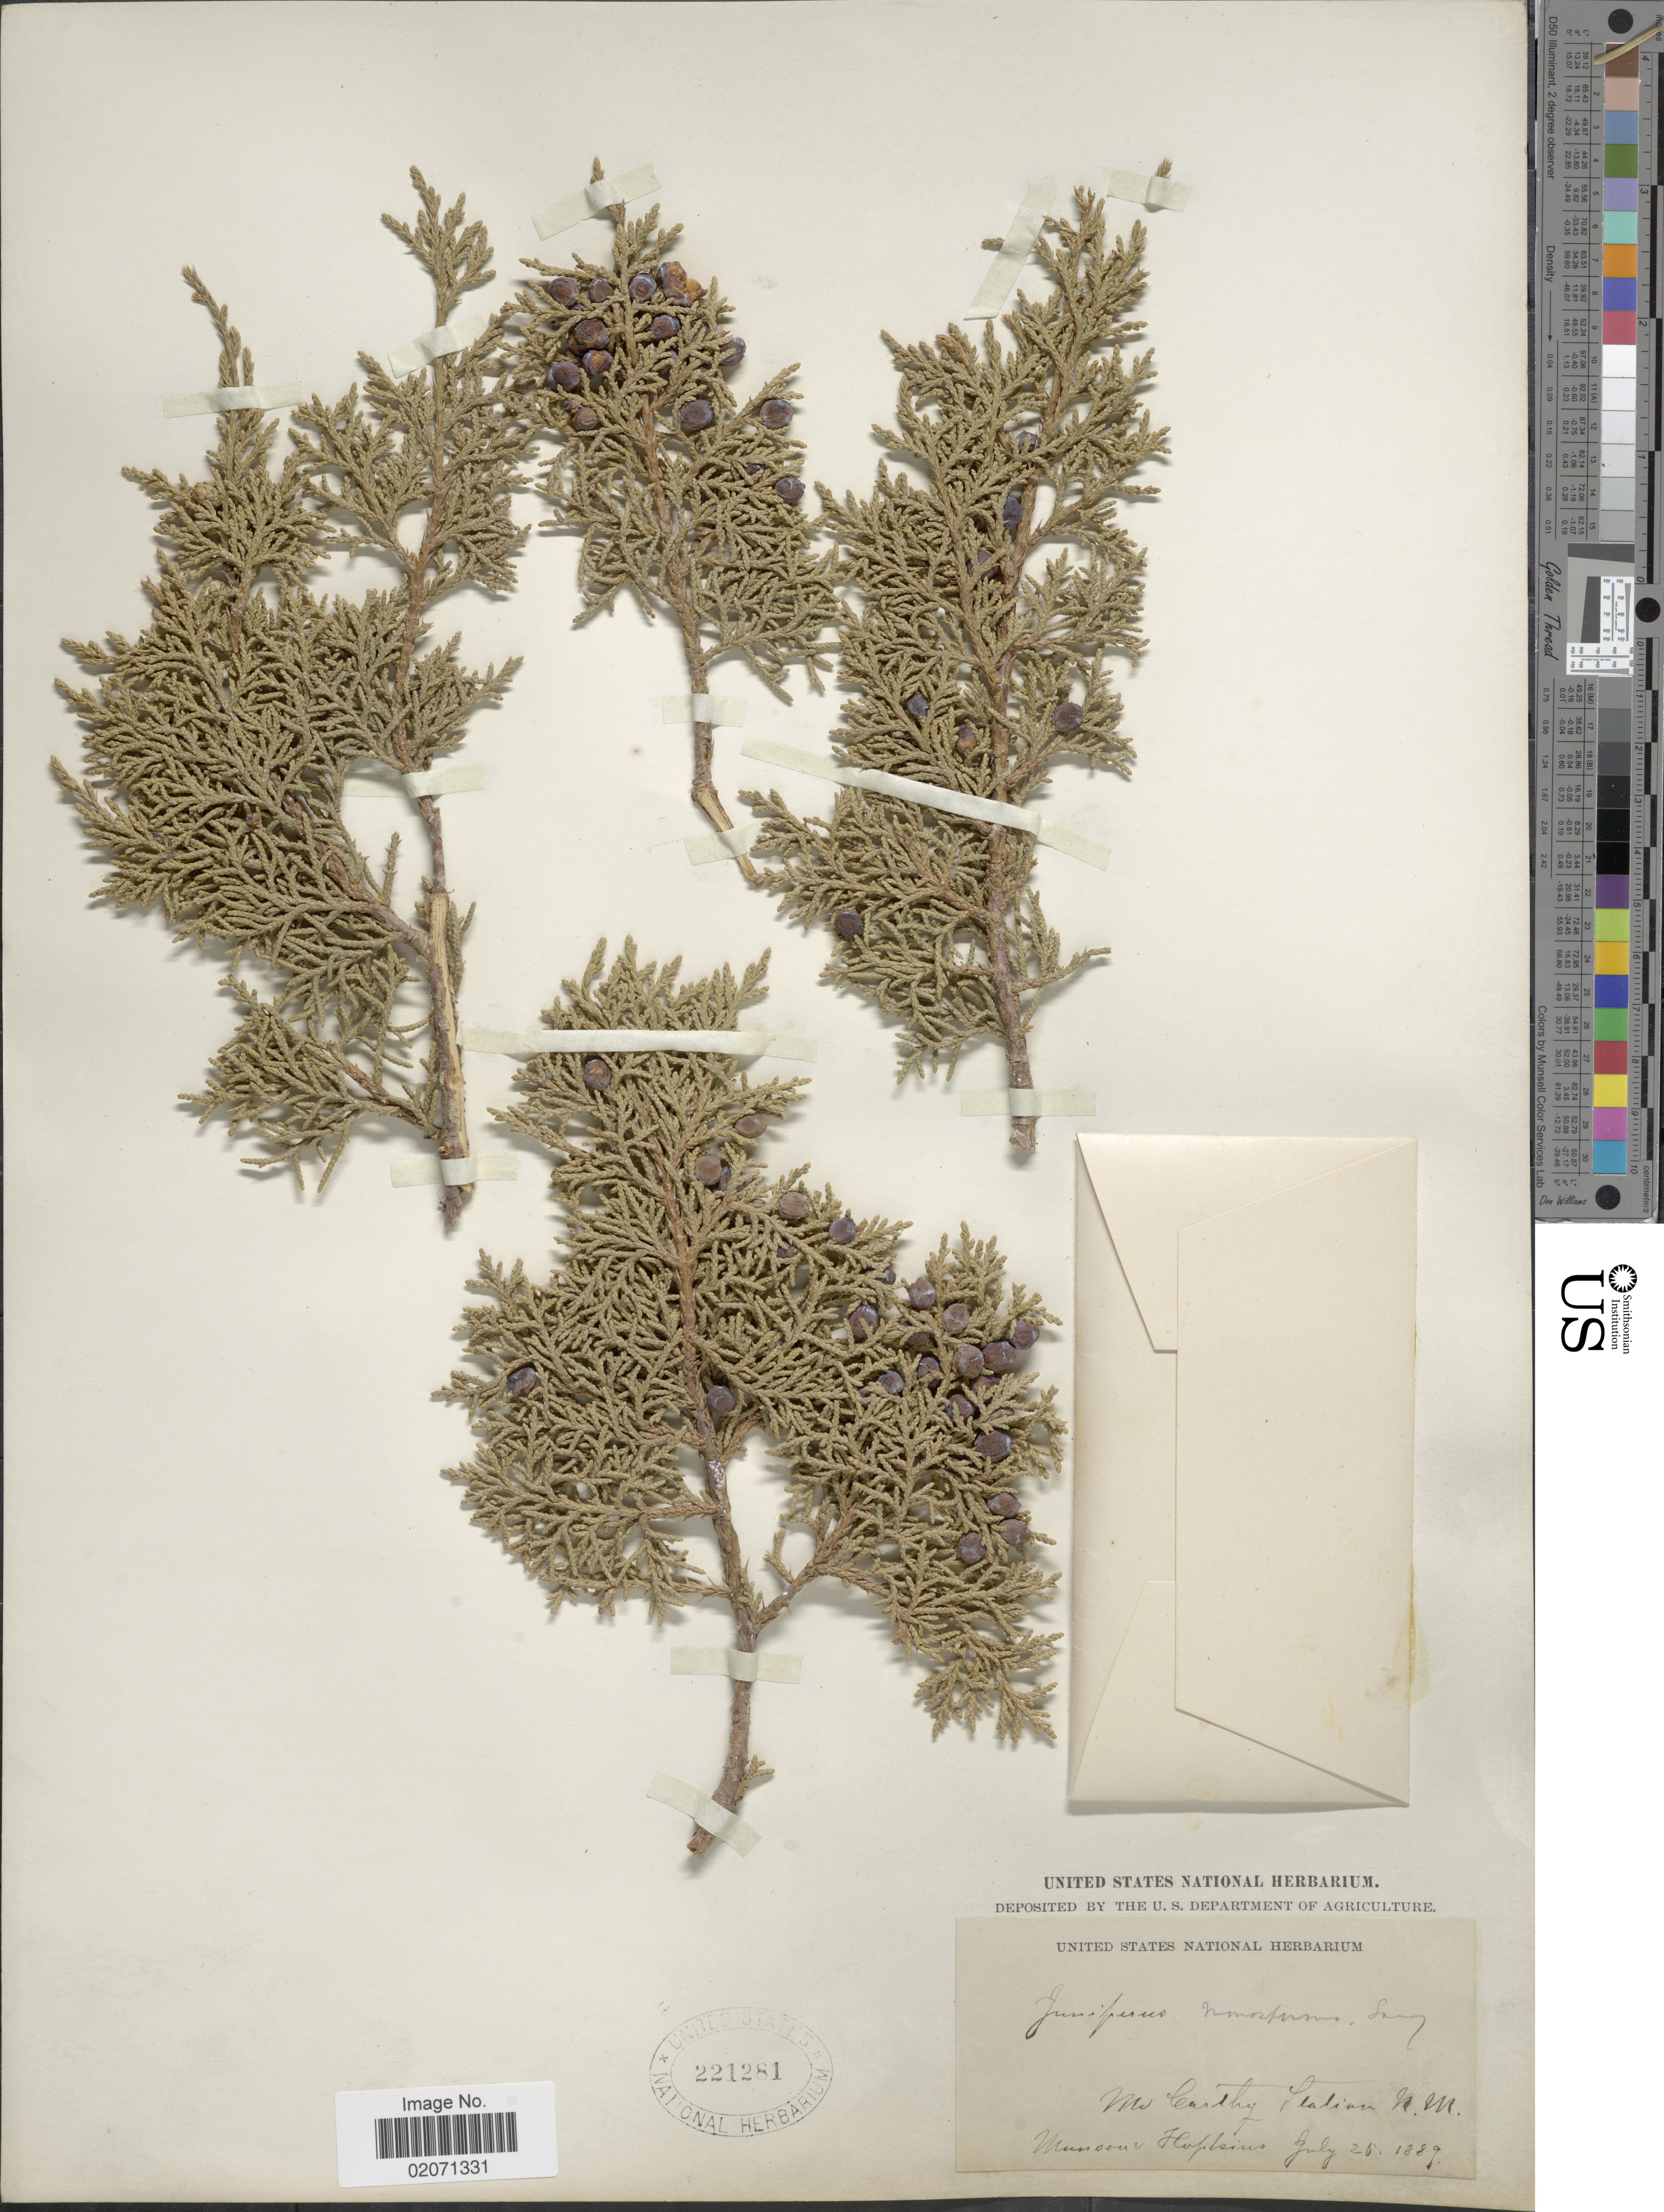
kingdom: Plantae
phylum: Tracheophyta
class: Pinopsida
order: Pinales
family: Cupressaceae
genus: Juniperus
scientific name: Juniperus monosperma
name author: (Engelm.) Sarg.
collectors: -. Munson & -- Hopkins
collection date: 1889-07-25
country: United States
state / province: New Mexico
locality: Nw Carthy Station N.M.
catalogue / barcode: US 221281